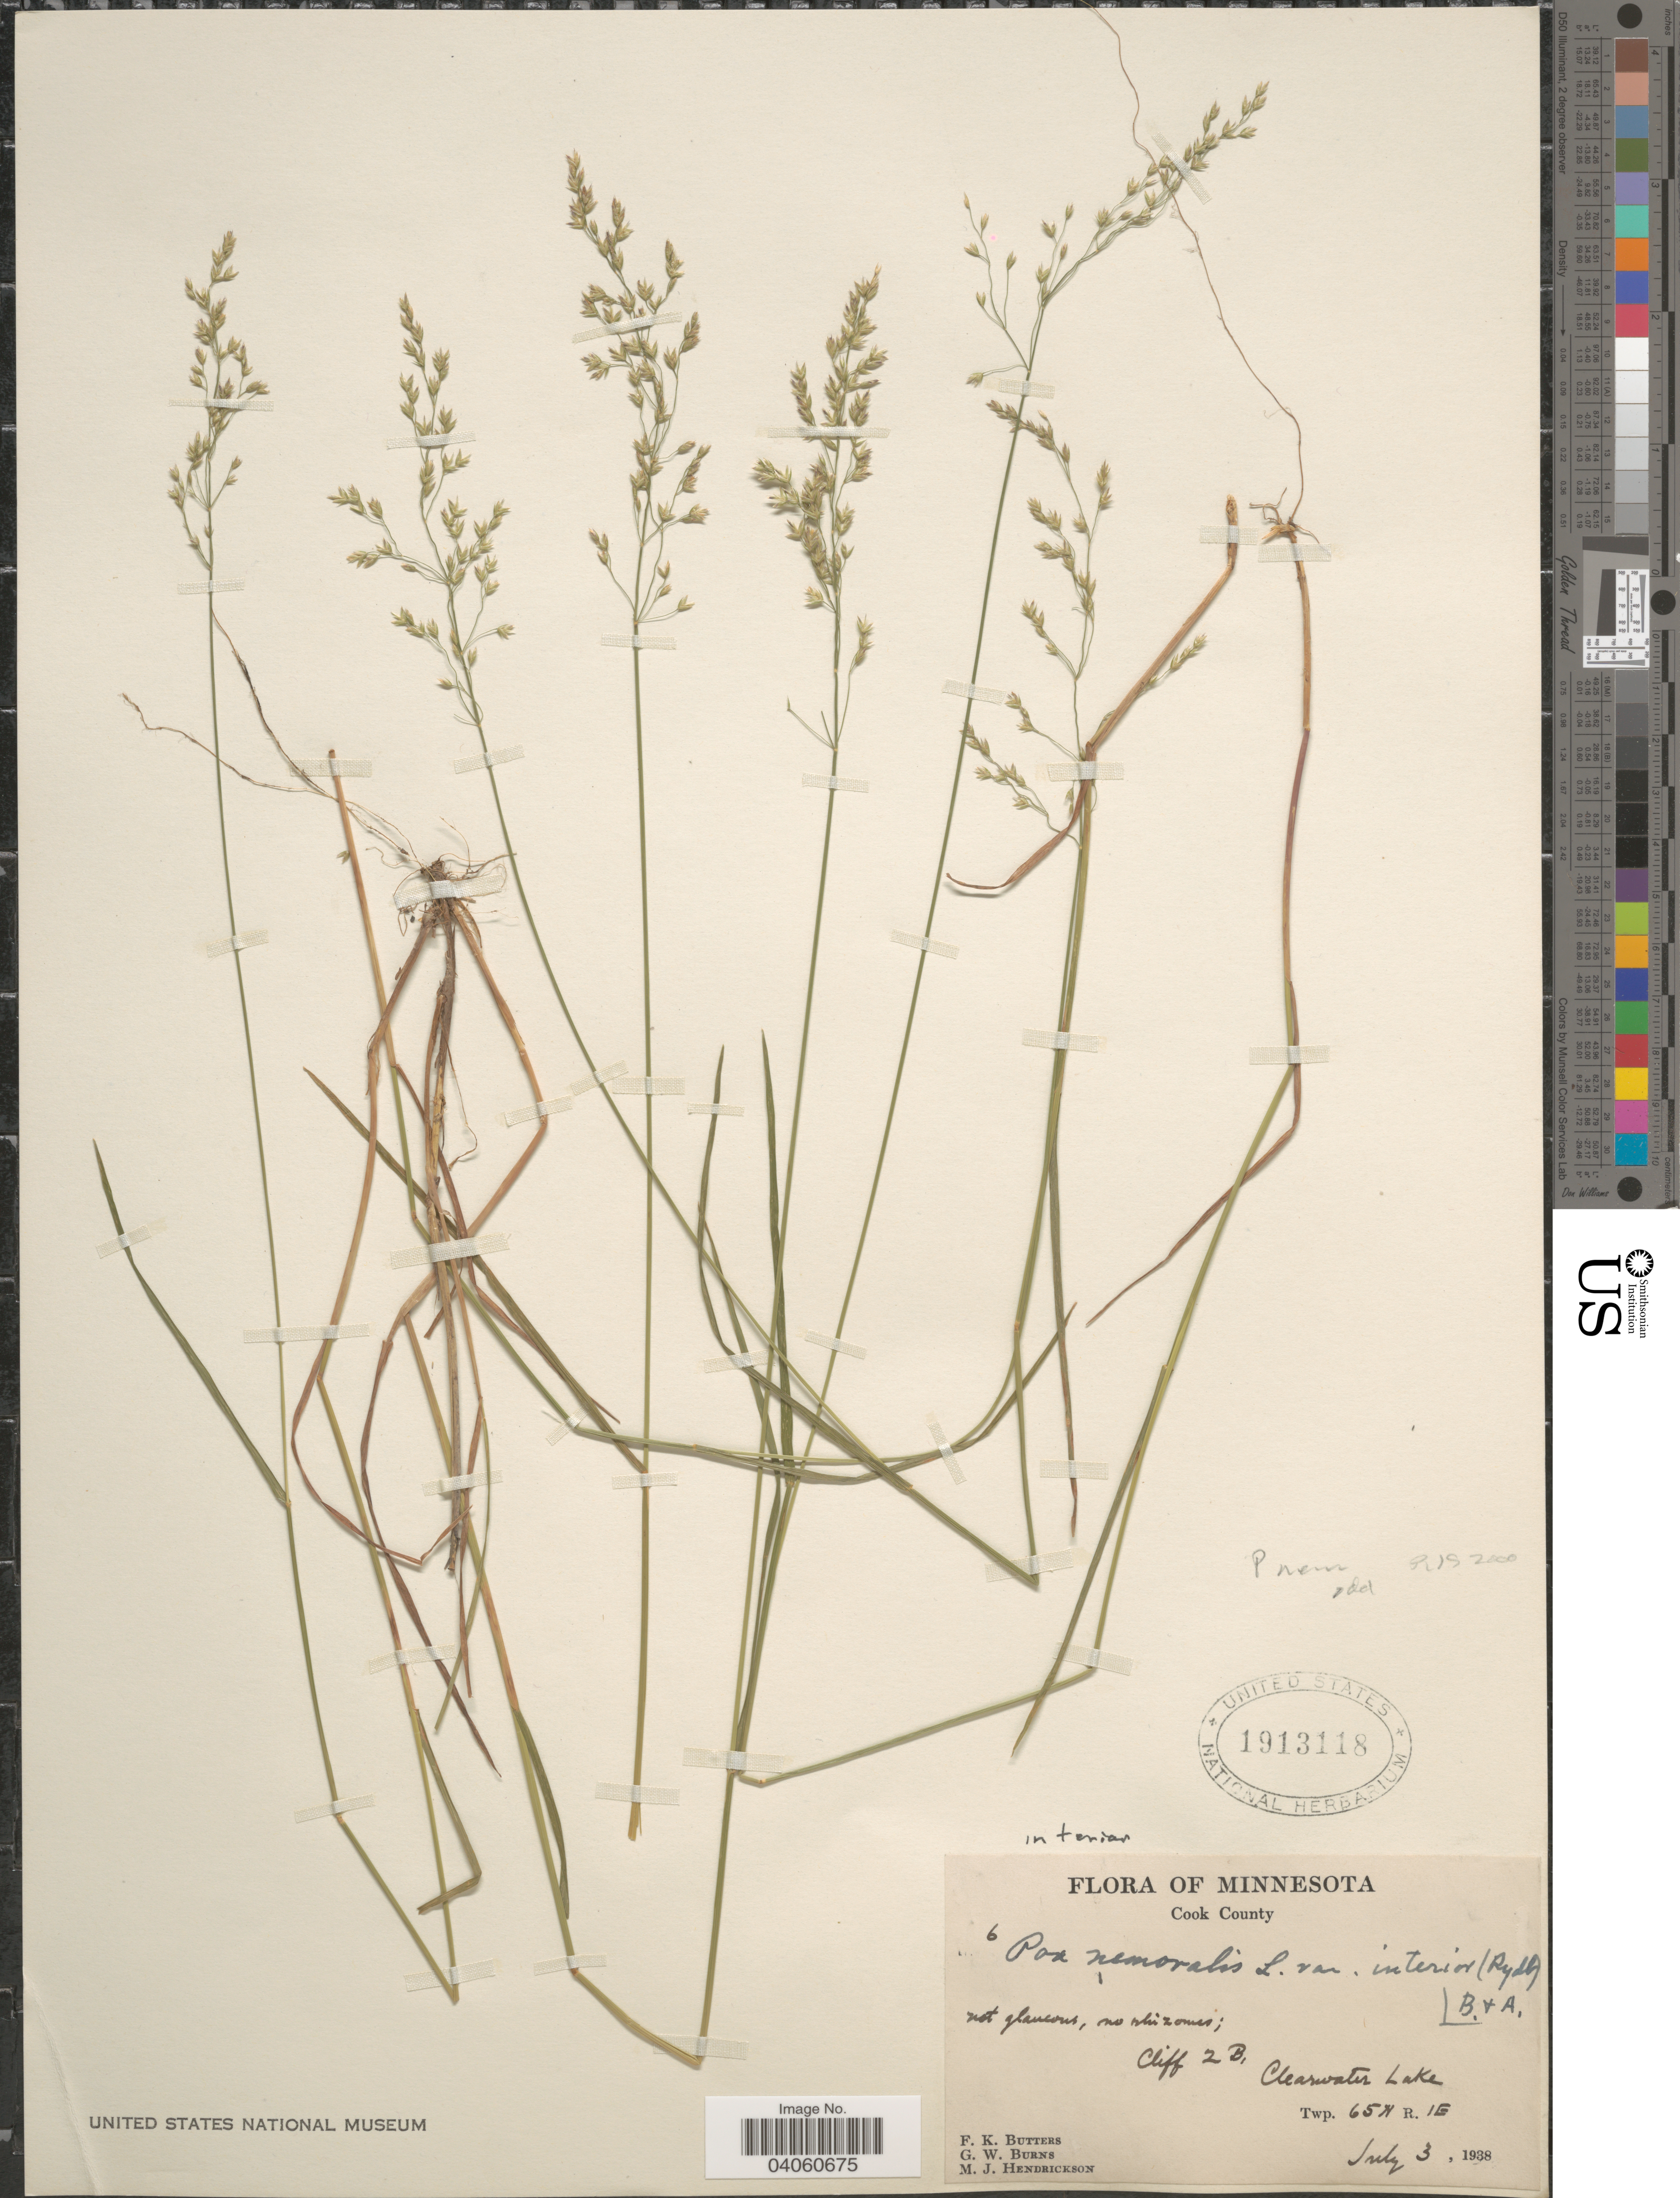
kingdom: Plantae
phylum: Tracheophyta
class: Liliopsida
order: Poales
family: Poaceae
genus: Poa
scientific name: Poa nemoralis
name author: L.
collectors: F. K. Butters, G. Burns & M. Hendrickson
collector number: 6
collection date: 1938-07-03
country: United States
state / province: Minnesota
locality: Cook County. Cliff 2B, Clearwater Lake. Twp. 65 N R. 1E.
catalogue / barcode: US 1913118